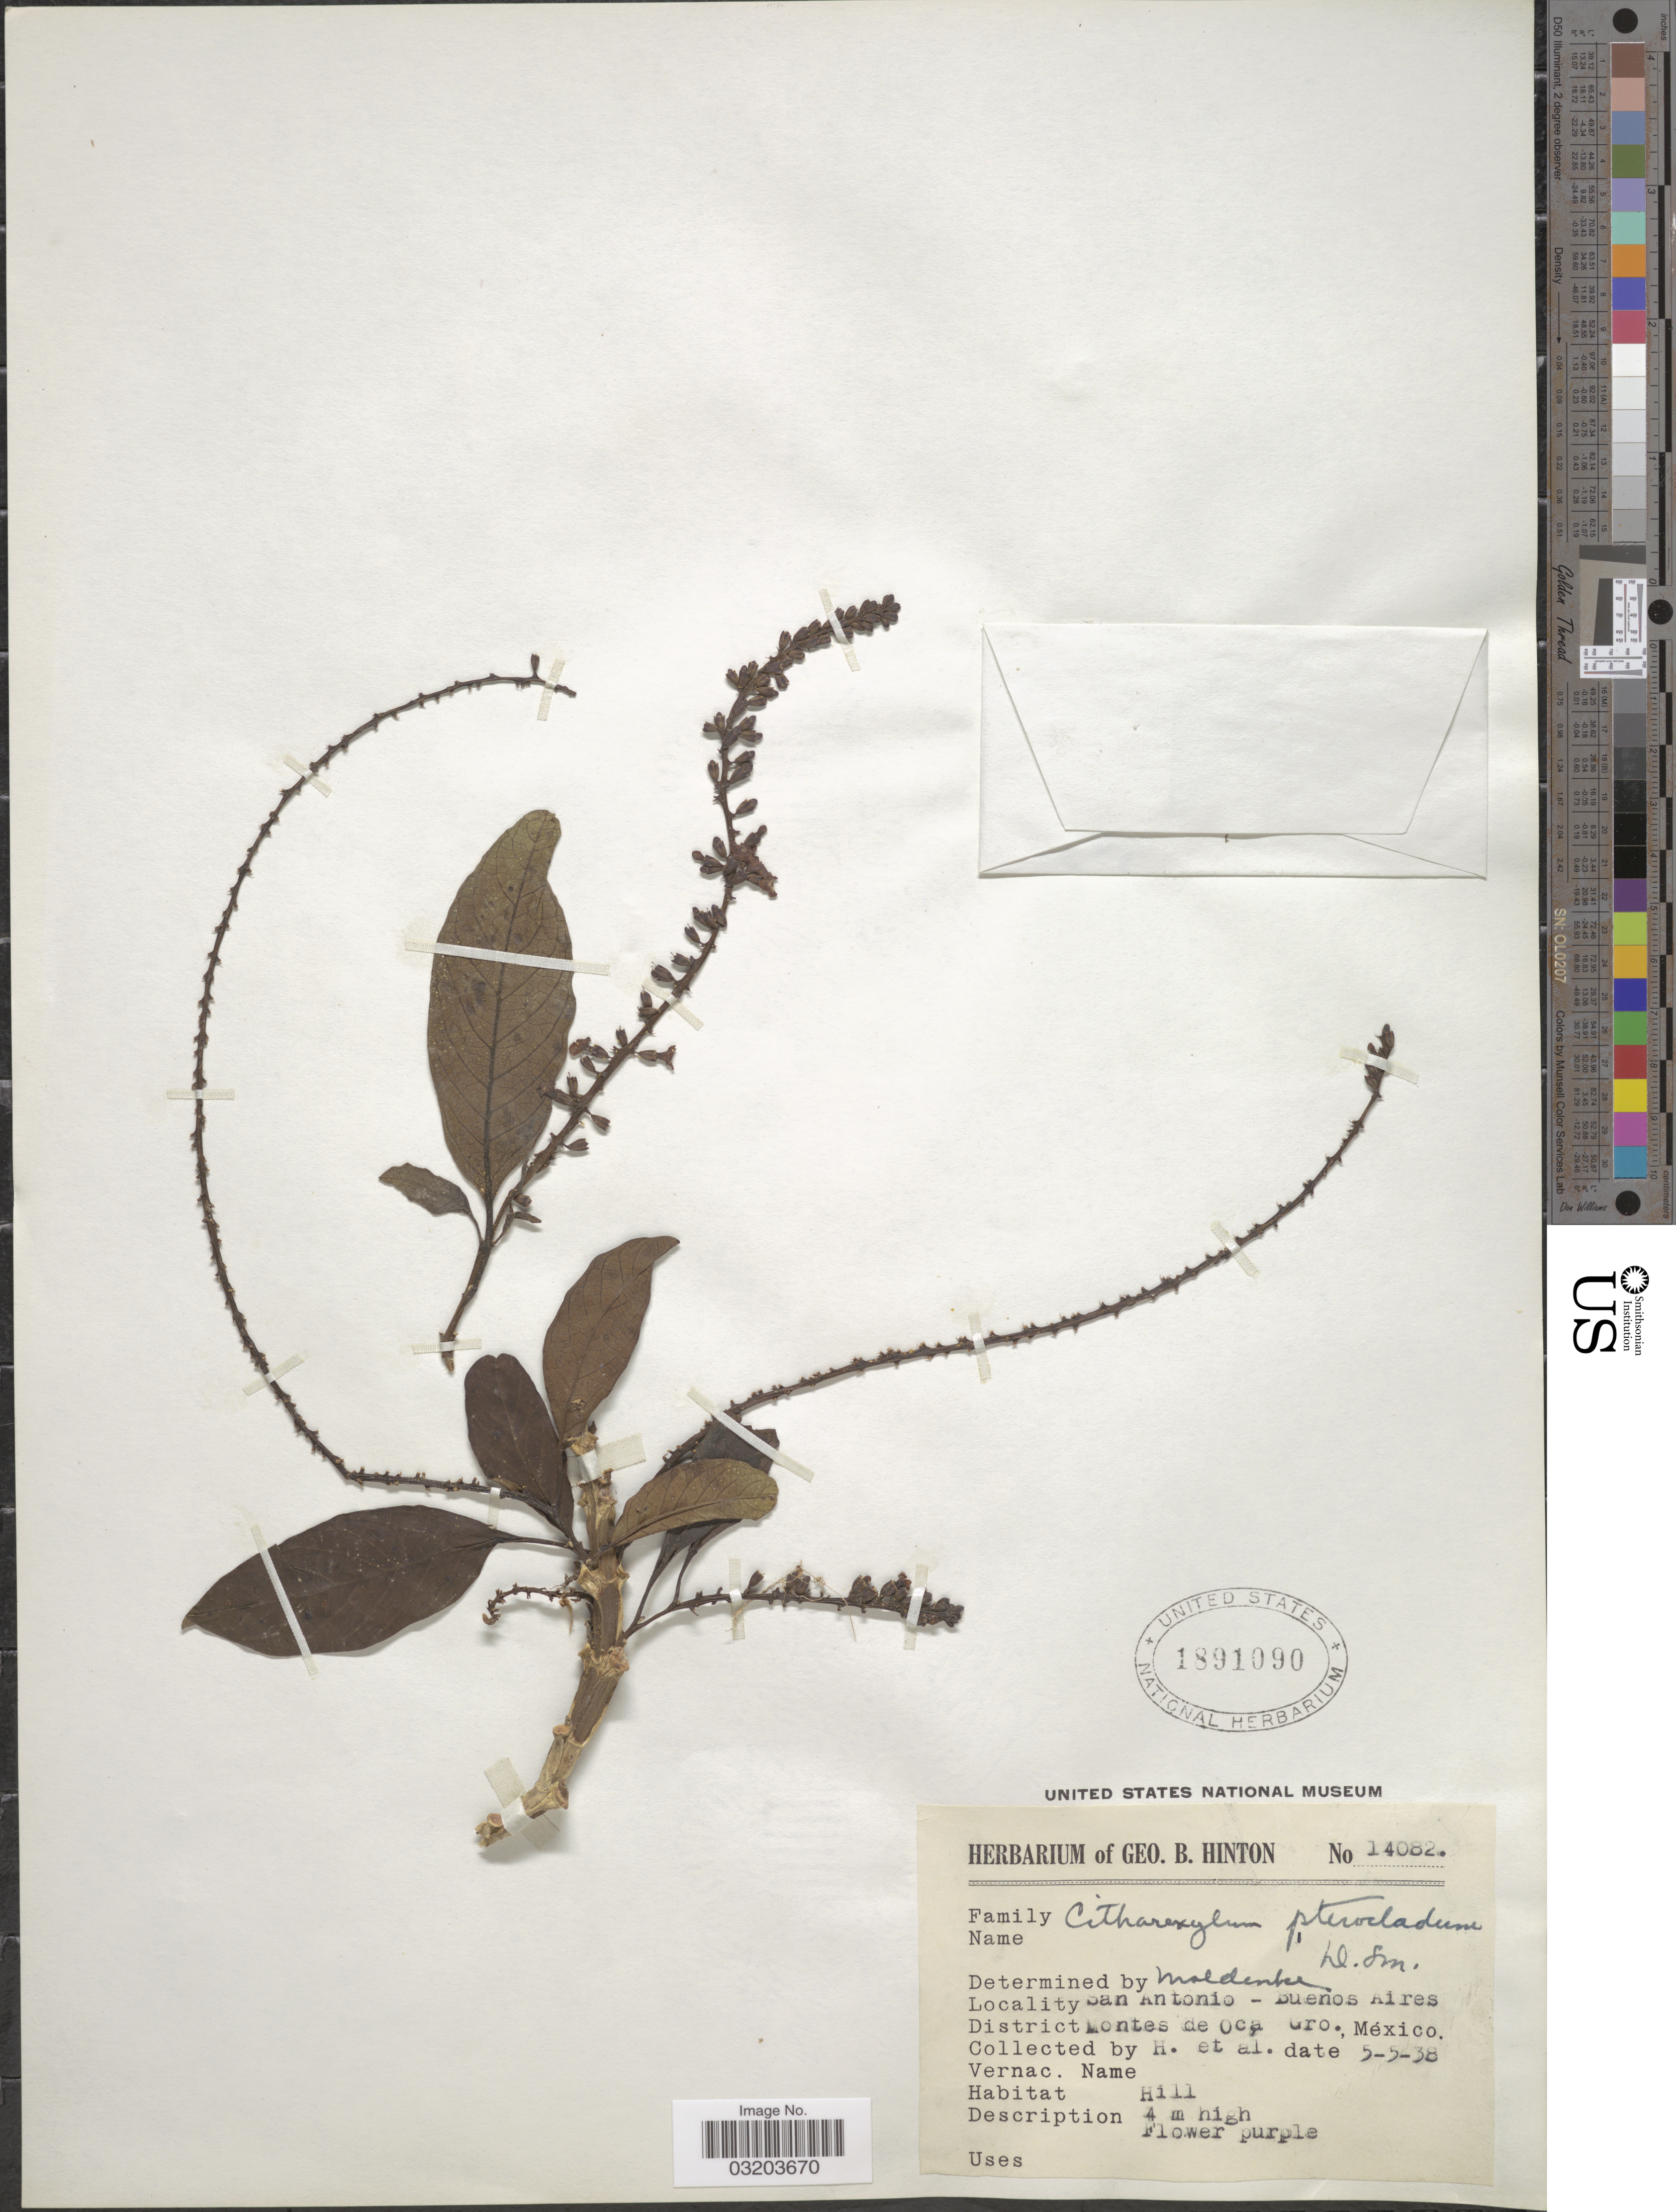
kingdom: Plantae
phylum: Tracheophyta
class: Magnoliopsida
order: Lamiales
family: Verbenaceae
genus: Citharexylum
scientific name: Citharexylum pterocladum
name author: Donn. Sm.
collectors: G. B. Hinton & et al.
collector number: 14082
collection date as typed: Transcribed d/m/y: 5/5/38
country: Mexico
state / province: Guerrero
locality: San Antonio - Buenos Aires. District Montes de Oça Gro.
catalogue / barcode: US 1891090